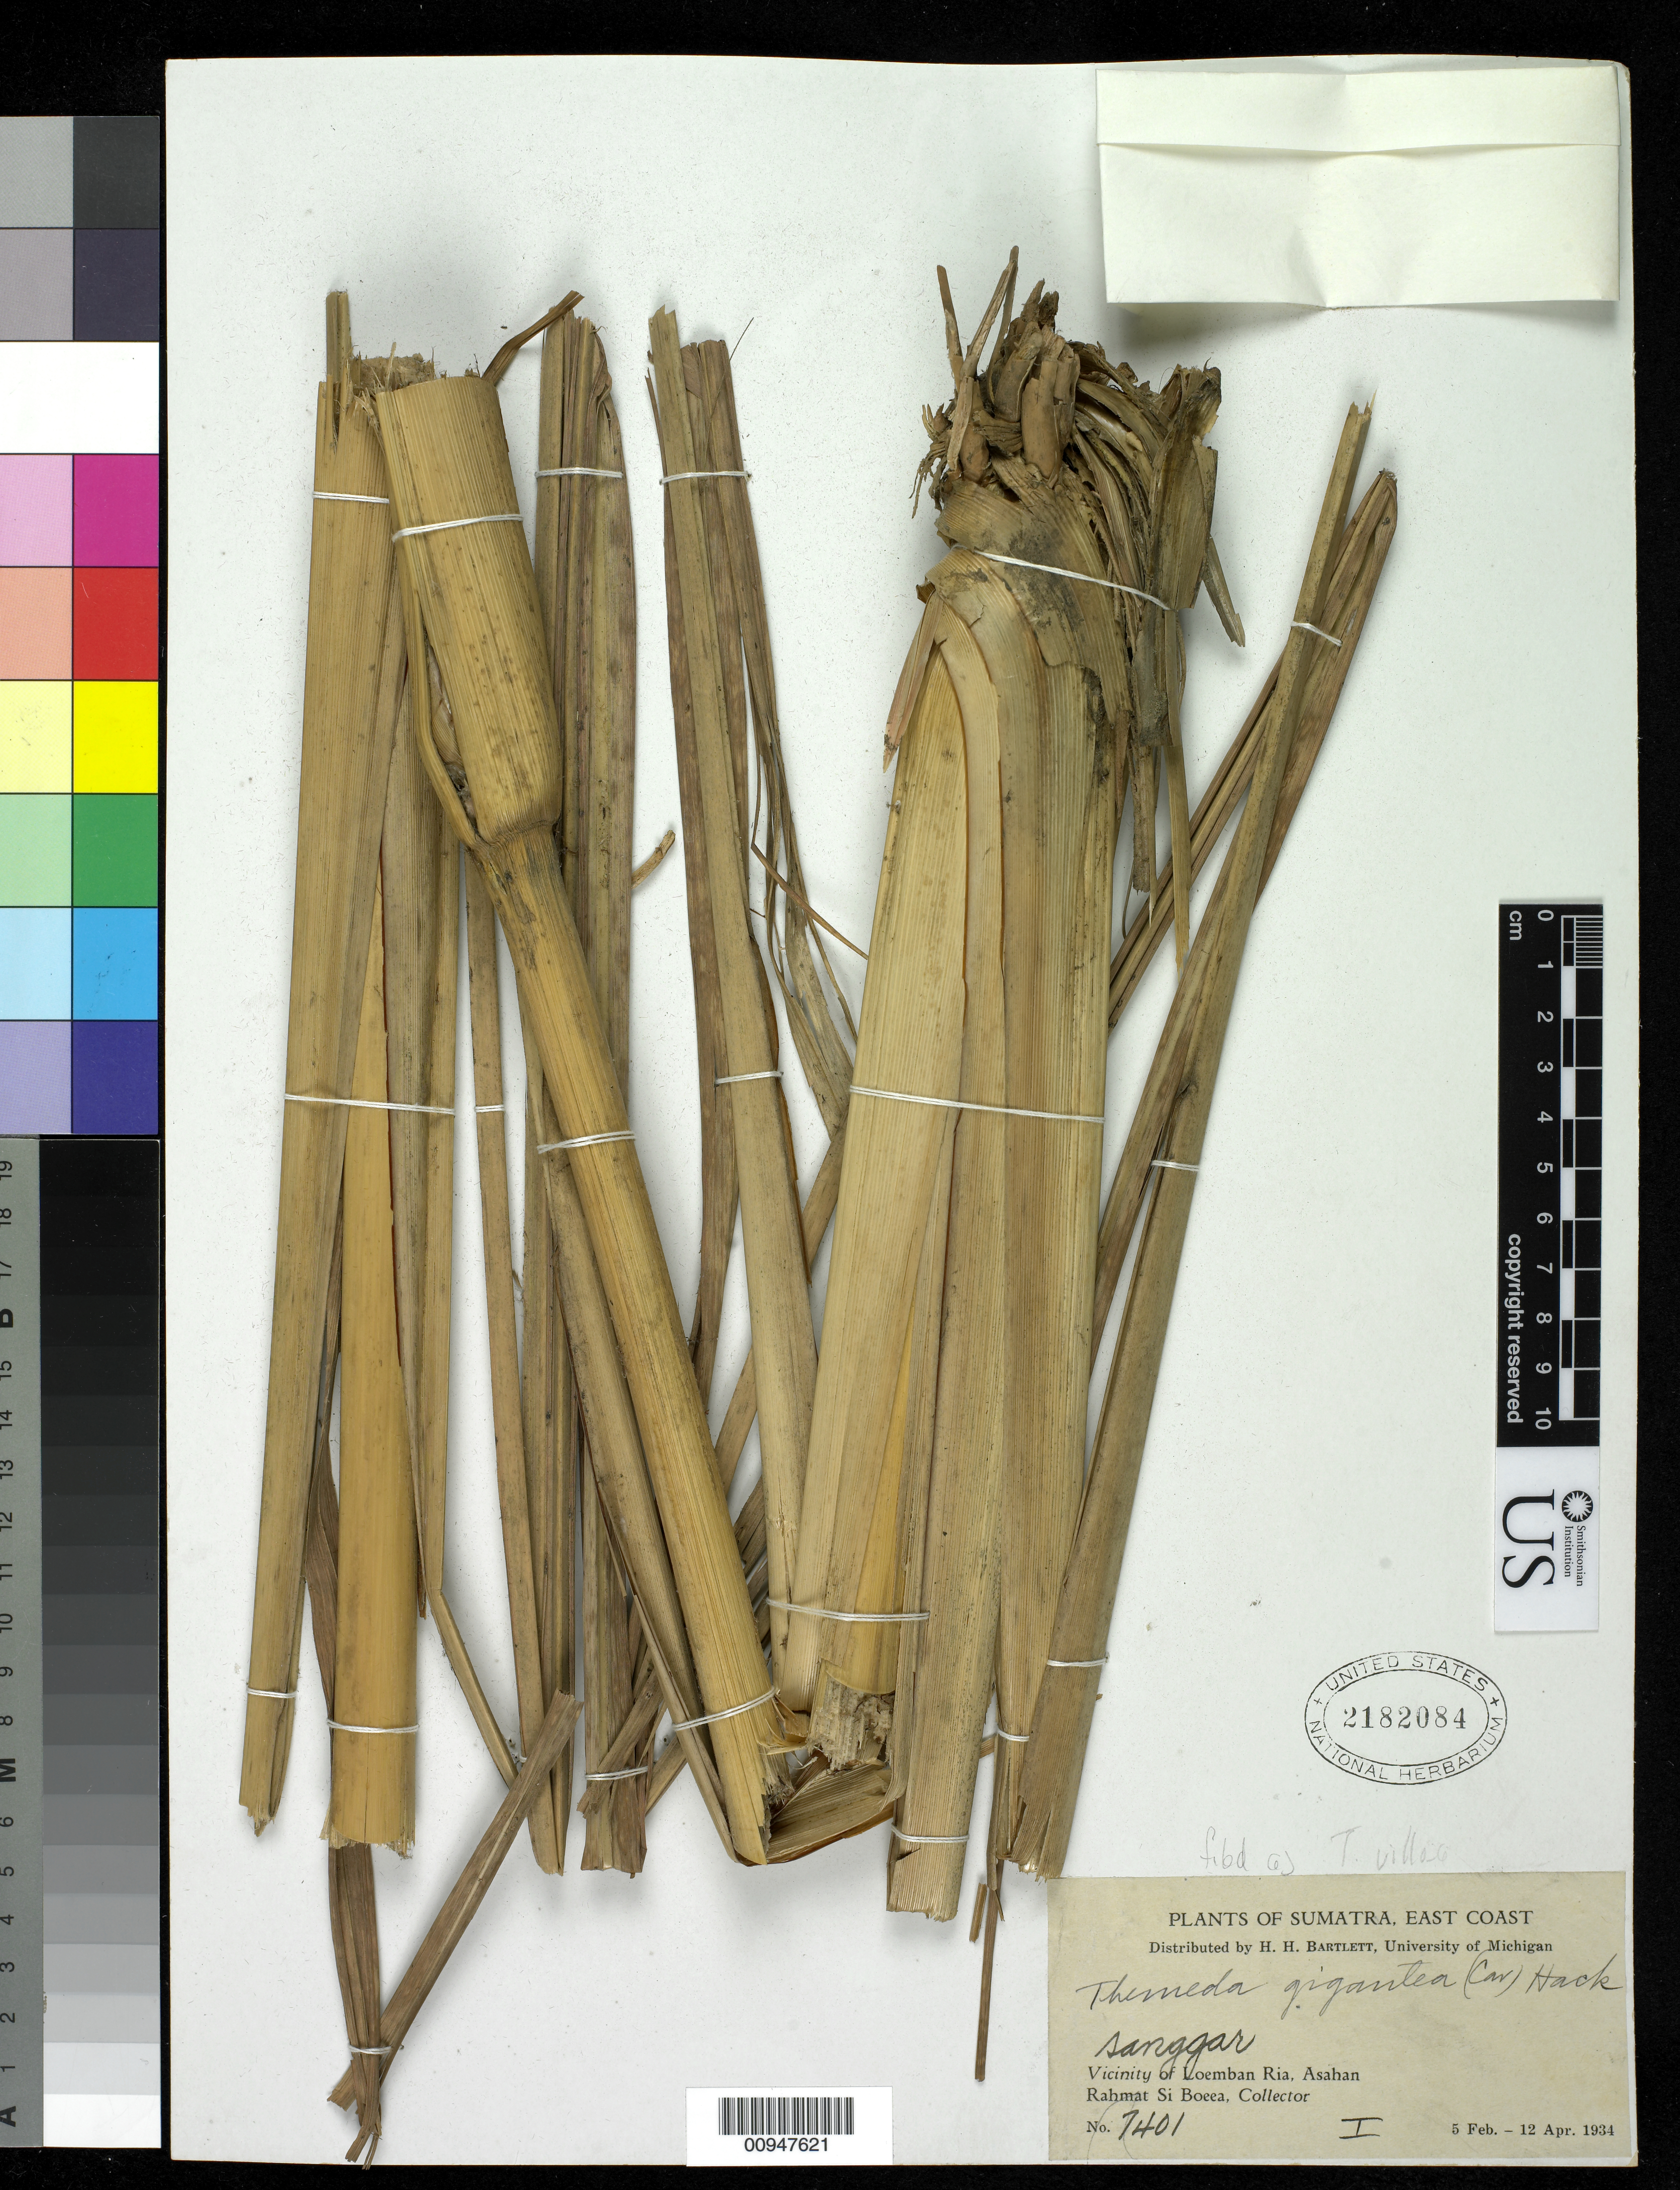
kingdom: Plantae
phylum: Tracheophyta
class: Liliopsida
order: Poales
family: Poaceae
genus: Themeda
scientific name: Themeda villosa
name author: (Lam.) A. Camus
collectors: Rahmat Si Boeea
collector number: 7401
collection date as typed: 05 Feb 1934 to 12 Apr 1934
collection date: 1934-02-05/1934-04-12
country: Indonesia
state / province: Sumatra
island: Sumatra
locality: Vicinity of Loemban Ria, Asahan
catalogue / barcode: US 2182084